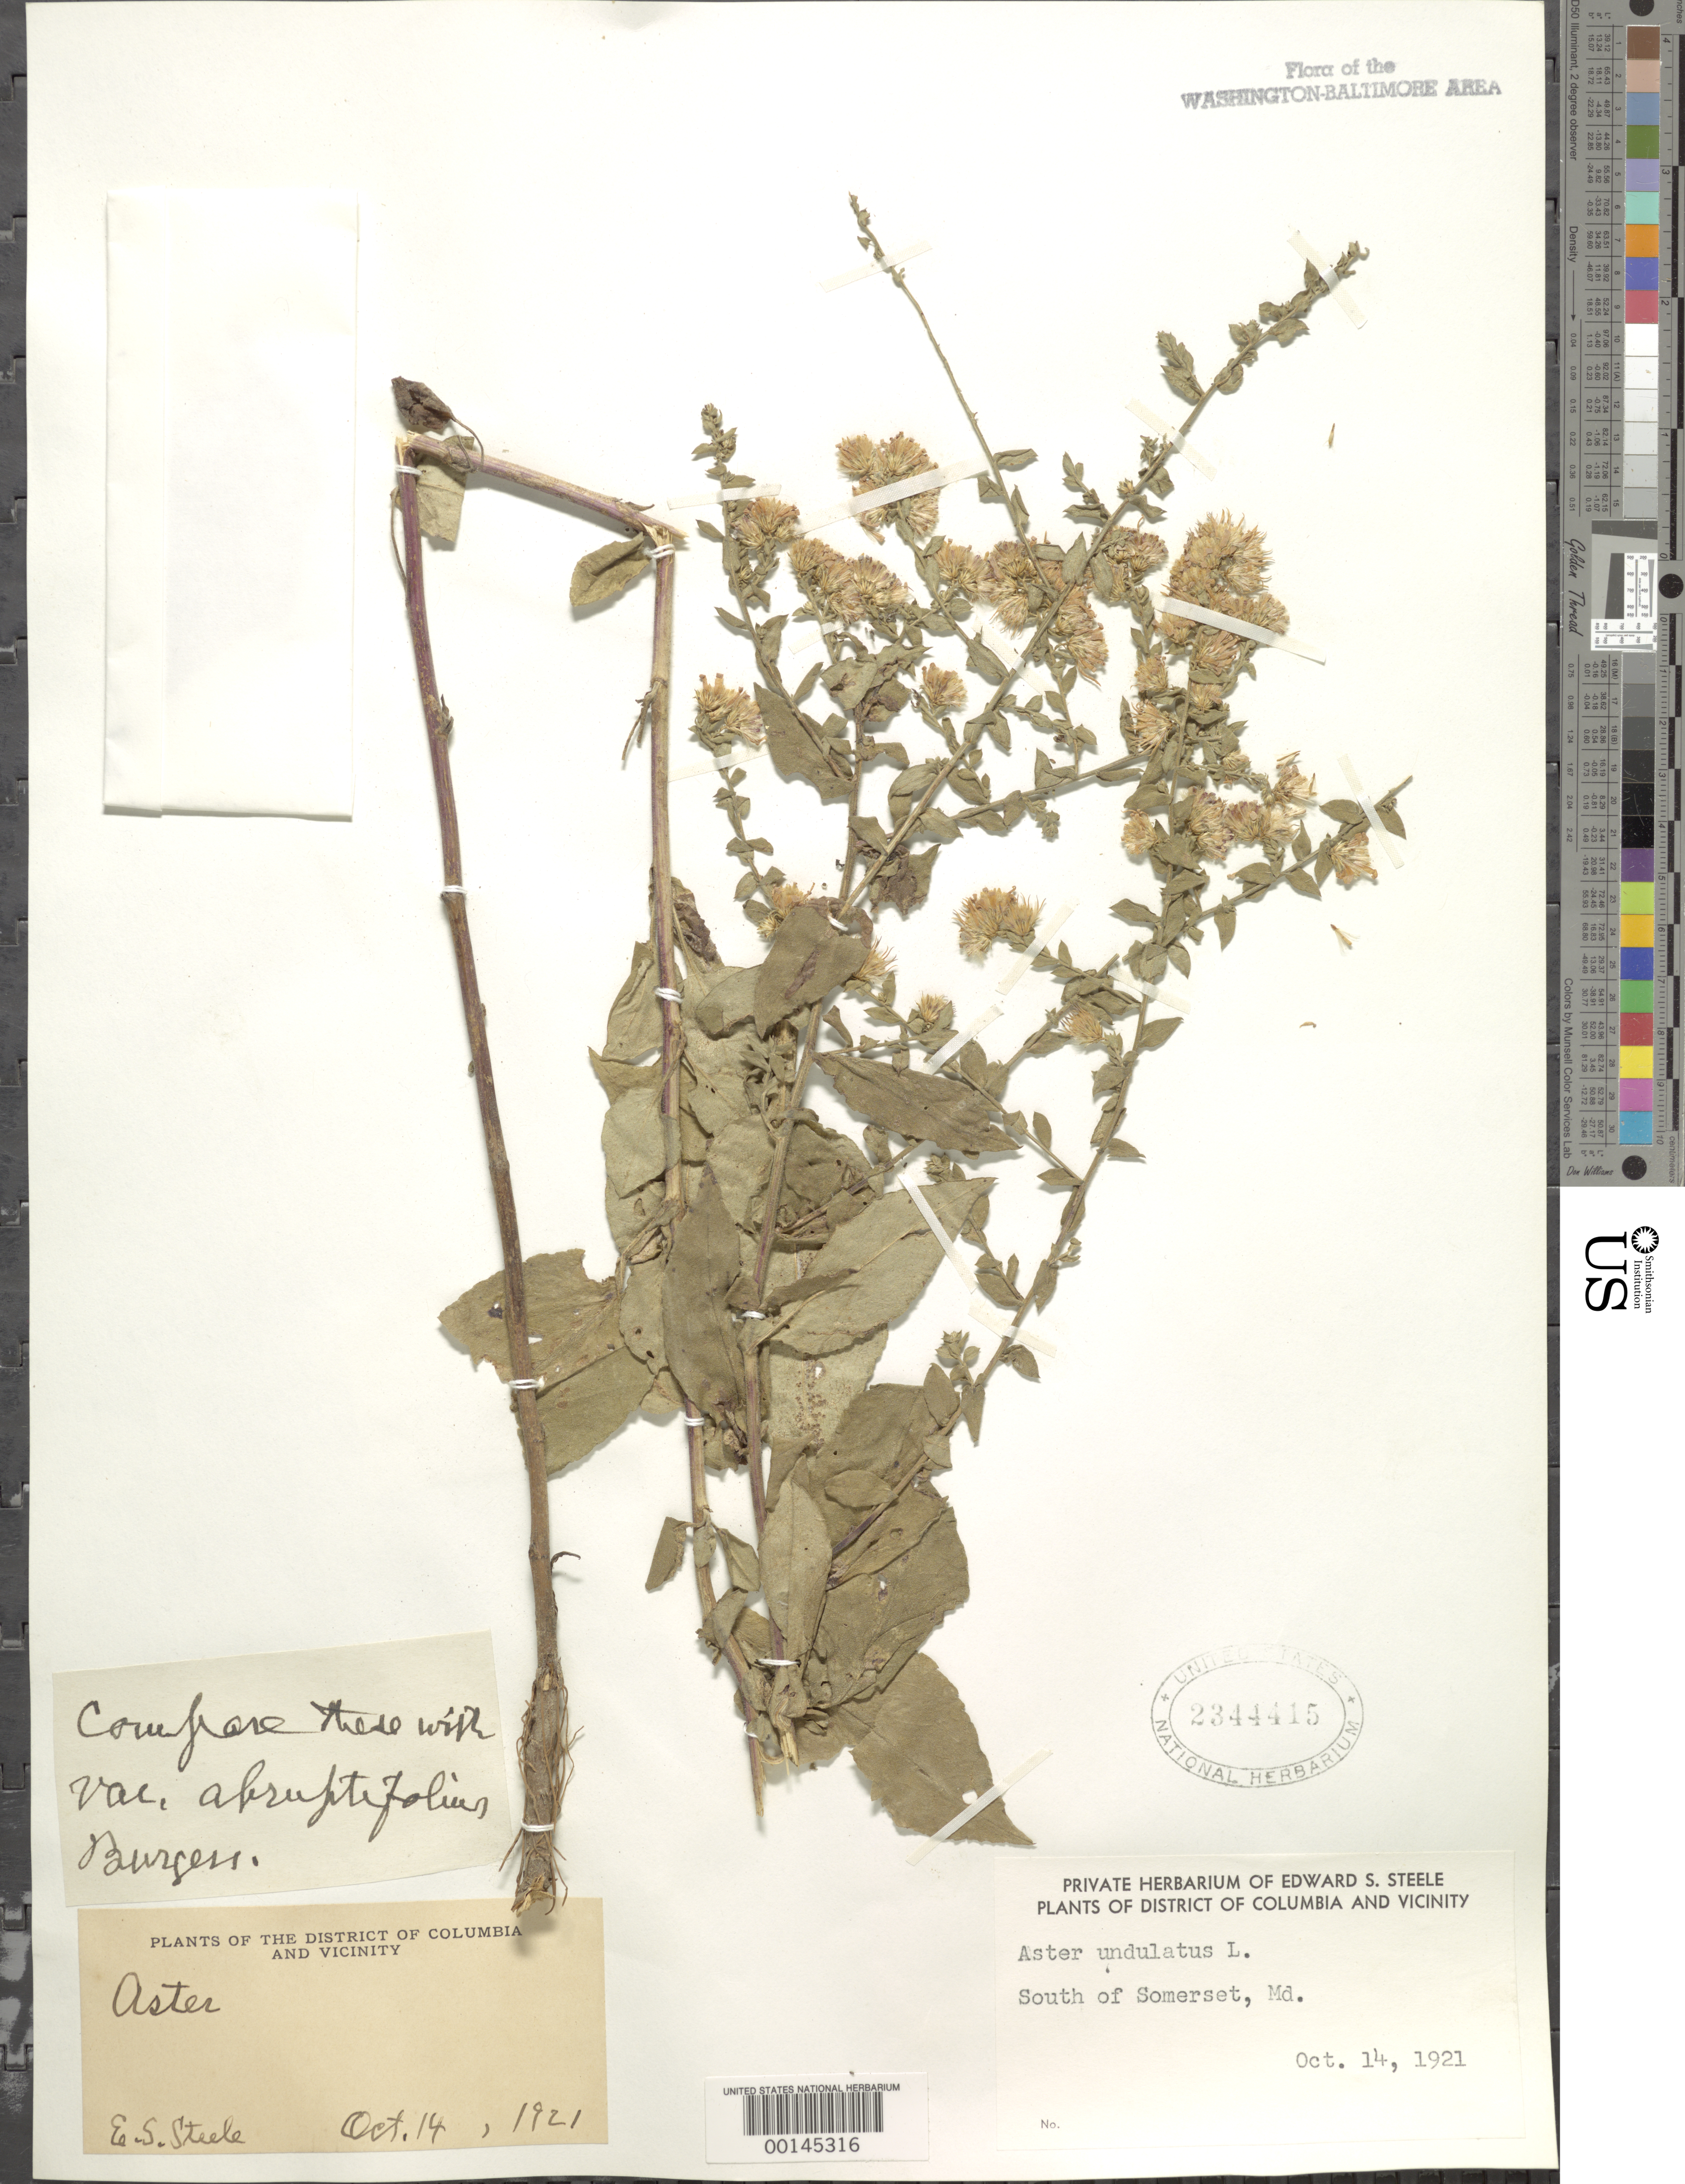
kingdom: Plantae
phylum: Tracheophyta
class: Magnoliopsida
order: Asterales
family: Asteraceae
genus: Symphyotrichum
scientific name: Symphyotrichum undulatum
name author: (L.) G.L. Nesom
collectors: E. Steele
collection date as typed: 14 Oct 1921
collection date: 1921-10-14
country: United States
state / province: Maryland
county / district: Montgomery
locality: South of Somerset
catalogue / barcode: US 2344415